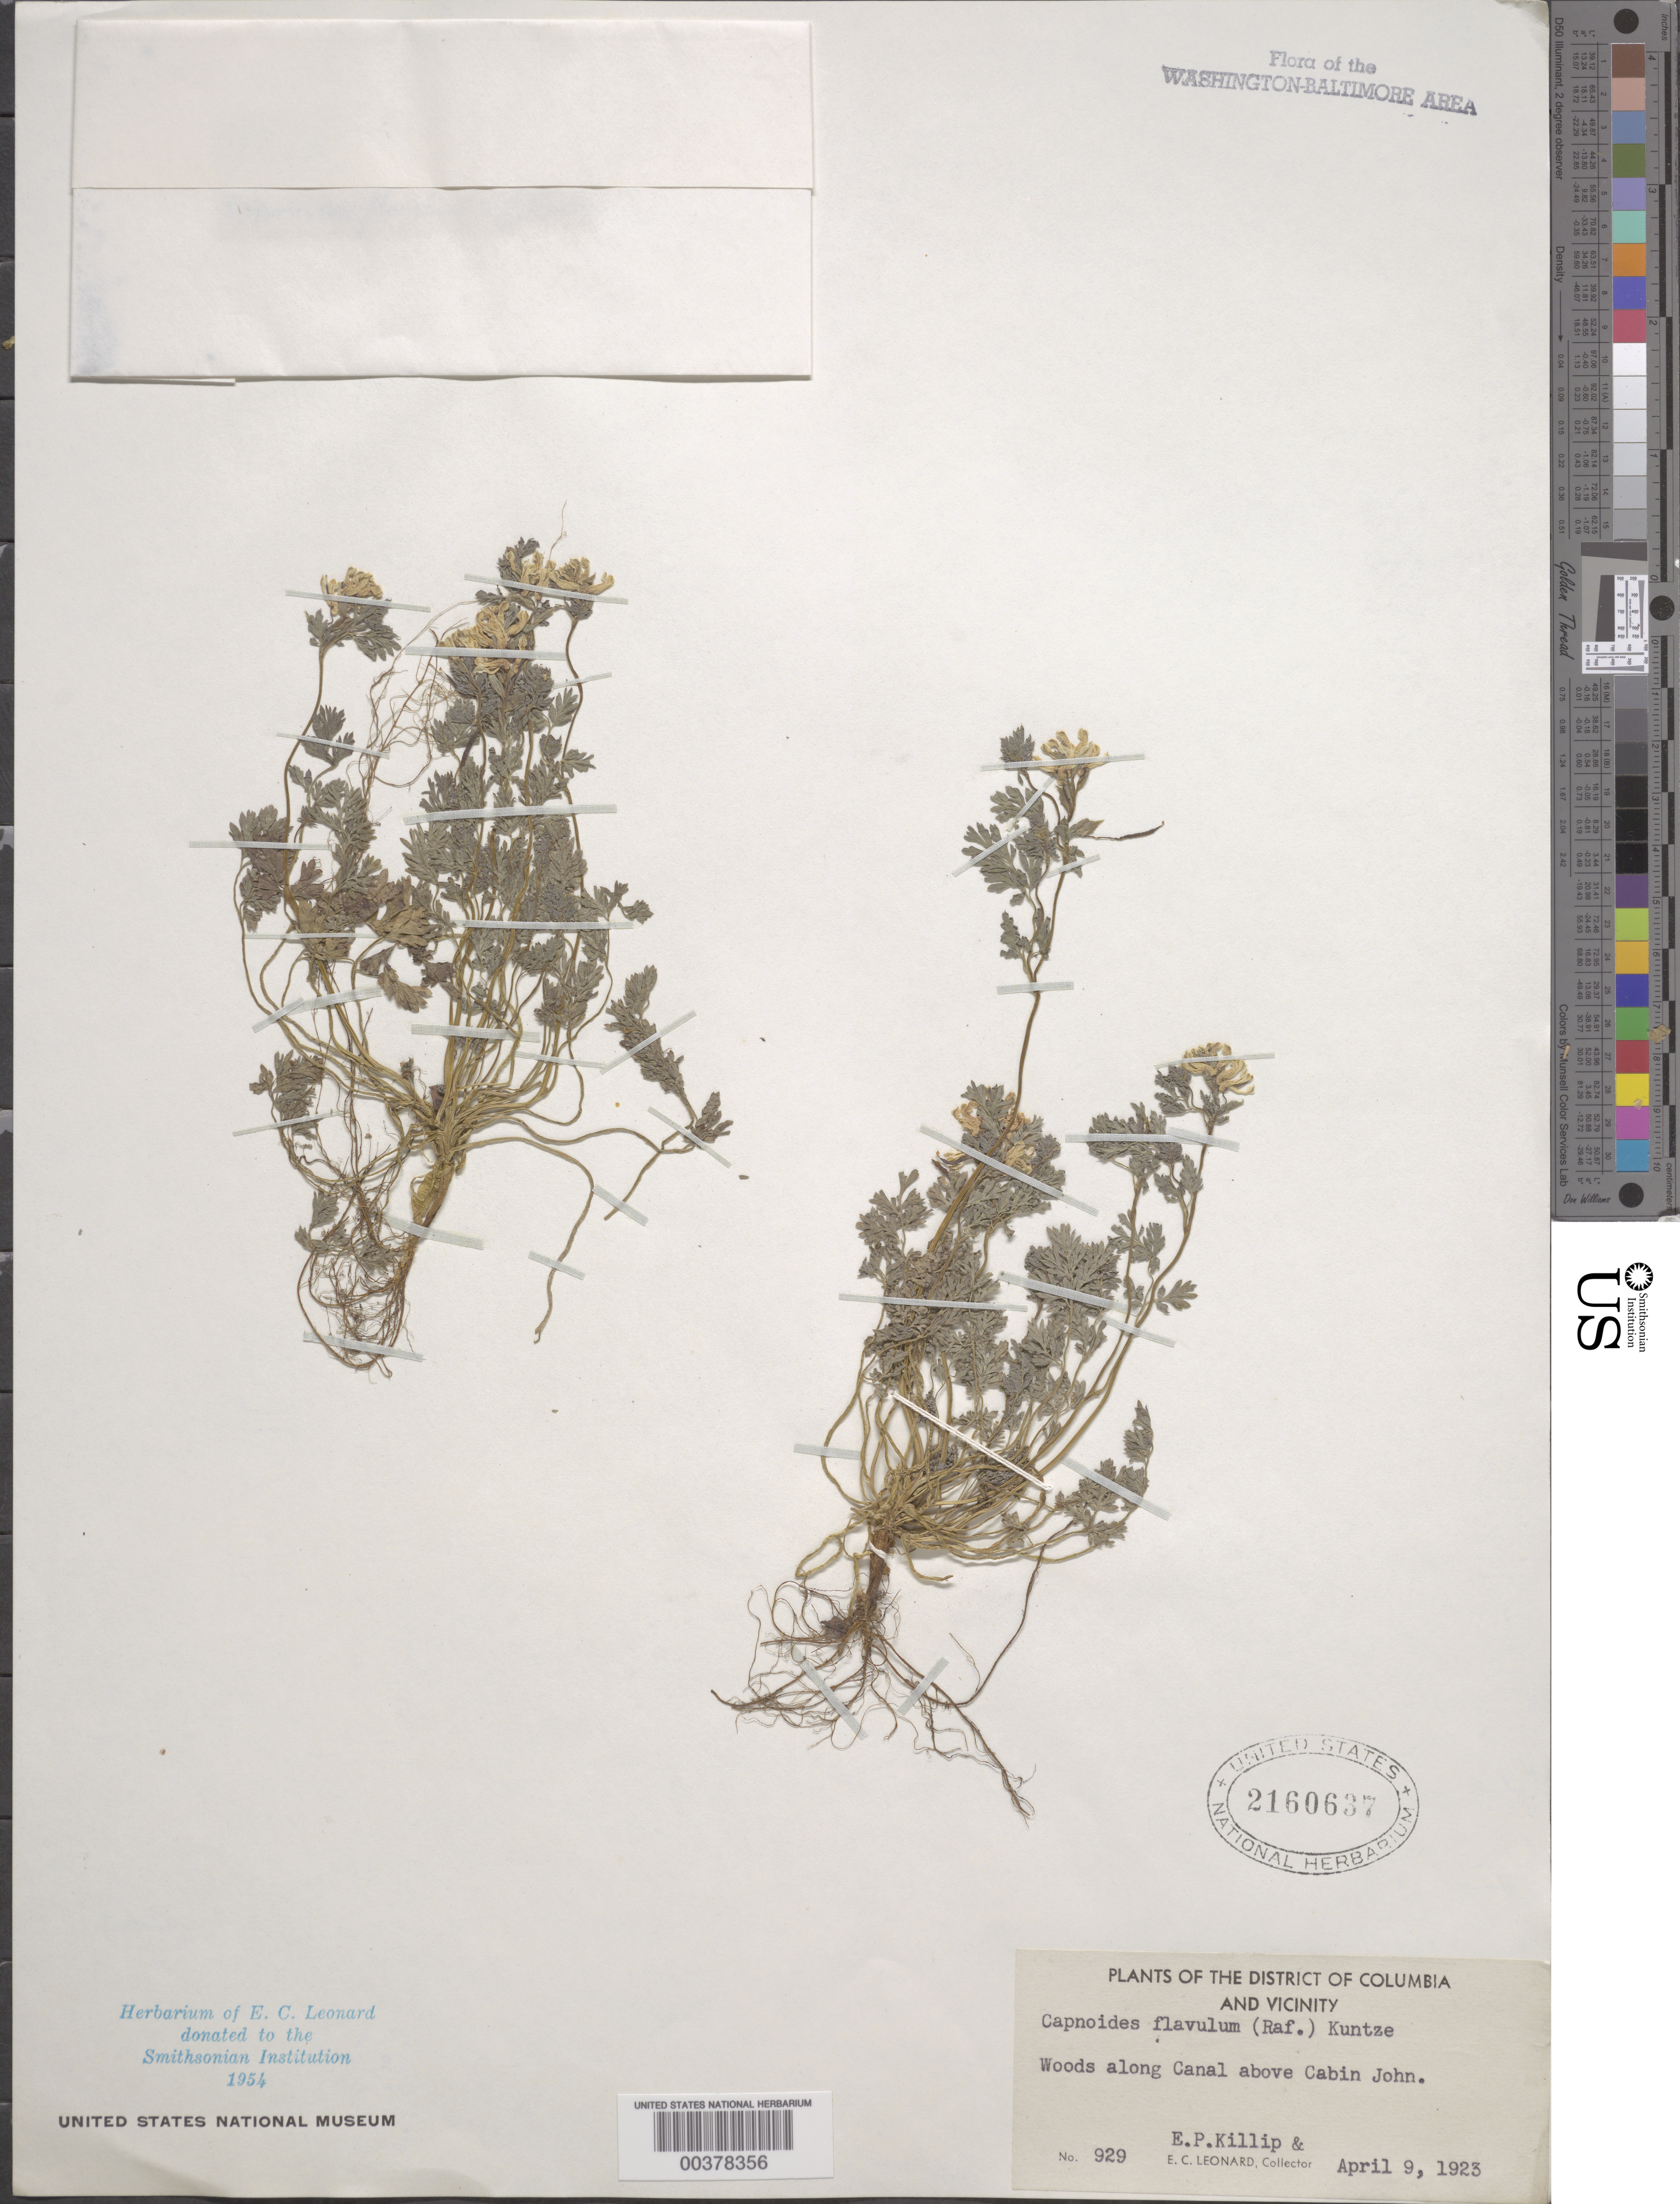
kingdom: Plantae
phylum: Tracheophyta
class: Magnoliopsida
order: Ranunculales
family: Papaveraceae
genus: Corydalis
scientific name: Corydalis flavula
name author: (Raf.) DC.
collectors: E. P. Killip & E. C. Leonard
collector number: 929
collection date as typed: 09 Apr 1923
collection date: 1923-04-09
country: United States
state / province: Maryland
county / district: Montgomery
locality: C. & O. Canal above Cabin John C. and O. Canal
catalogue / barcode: US 2160637